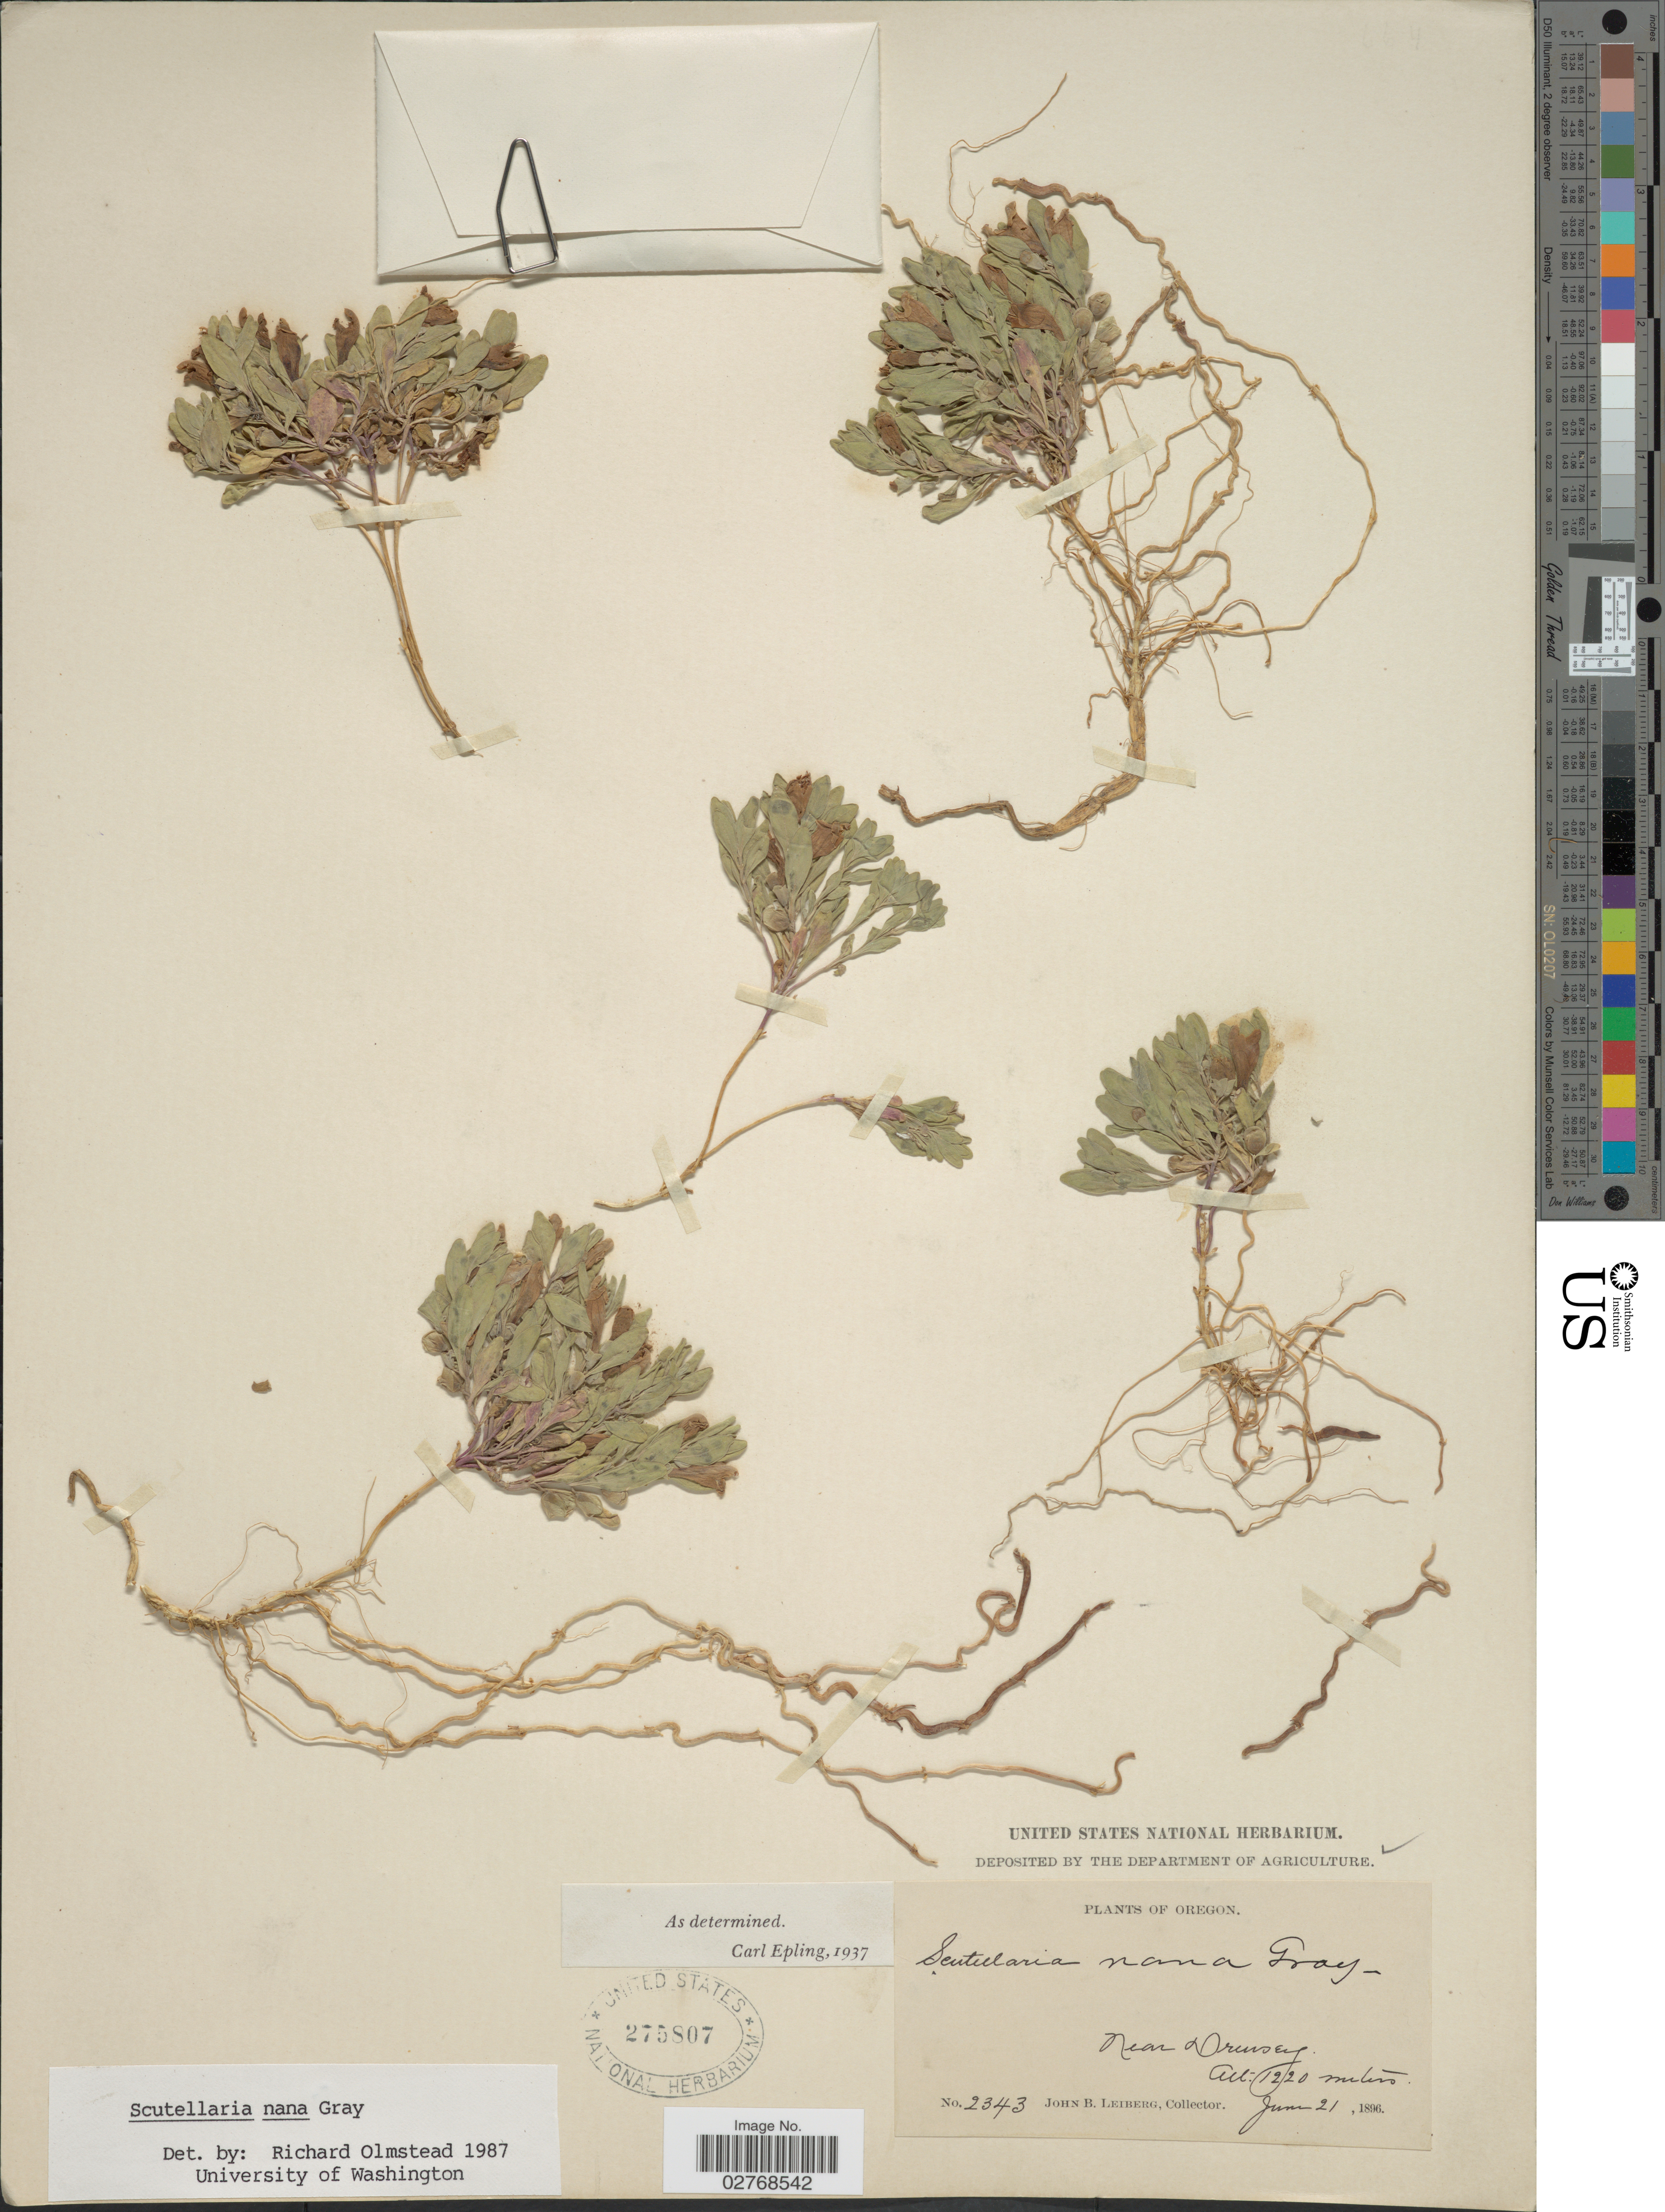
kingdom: Plantae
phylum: Tracheophyta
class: Magnoliopsida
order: Lamiales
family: Lamiaceae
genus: Scutellaria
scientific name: Scutellaria nana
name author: A. Gray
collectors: J. B. Leiberg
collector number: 2343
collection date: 1896-06-21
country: United States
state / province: Oregon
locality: Near Drensey.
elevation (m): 1220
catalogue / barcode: US 275807